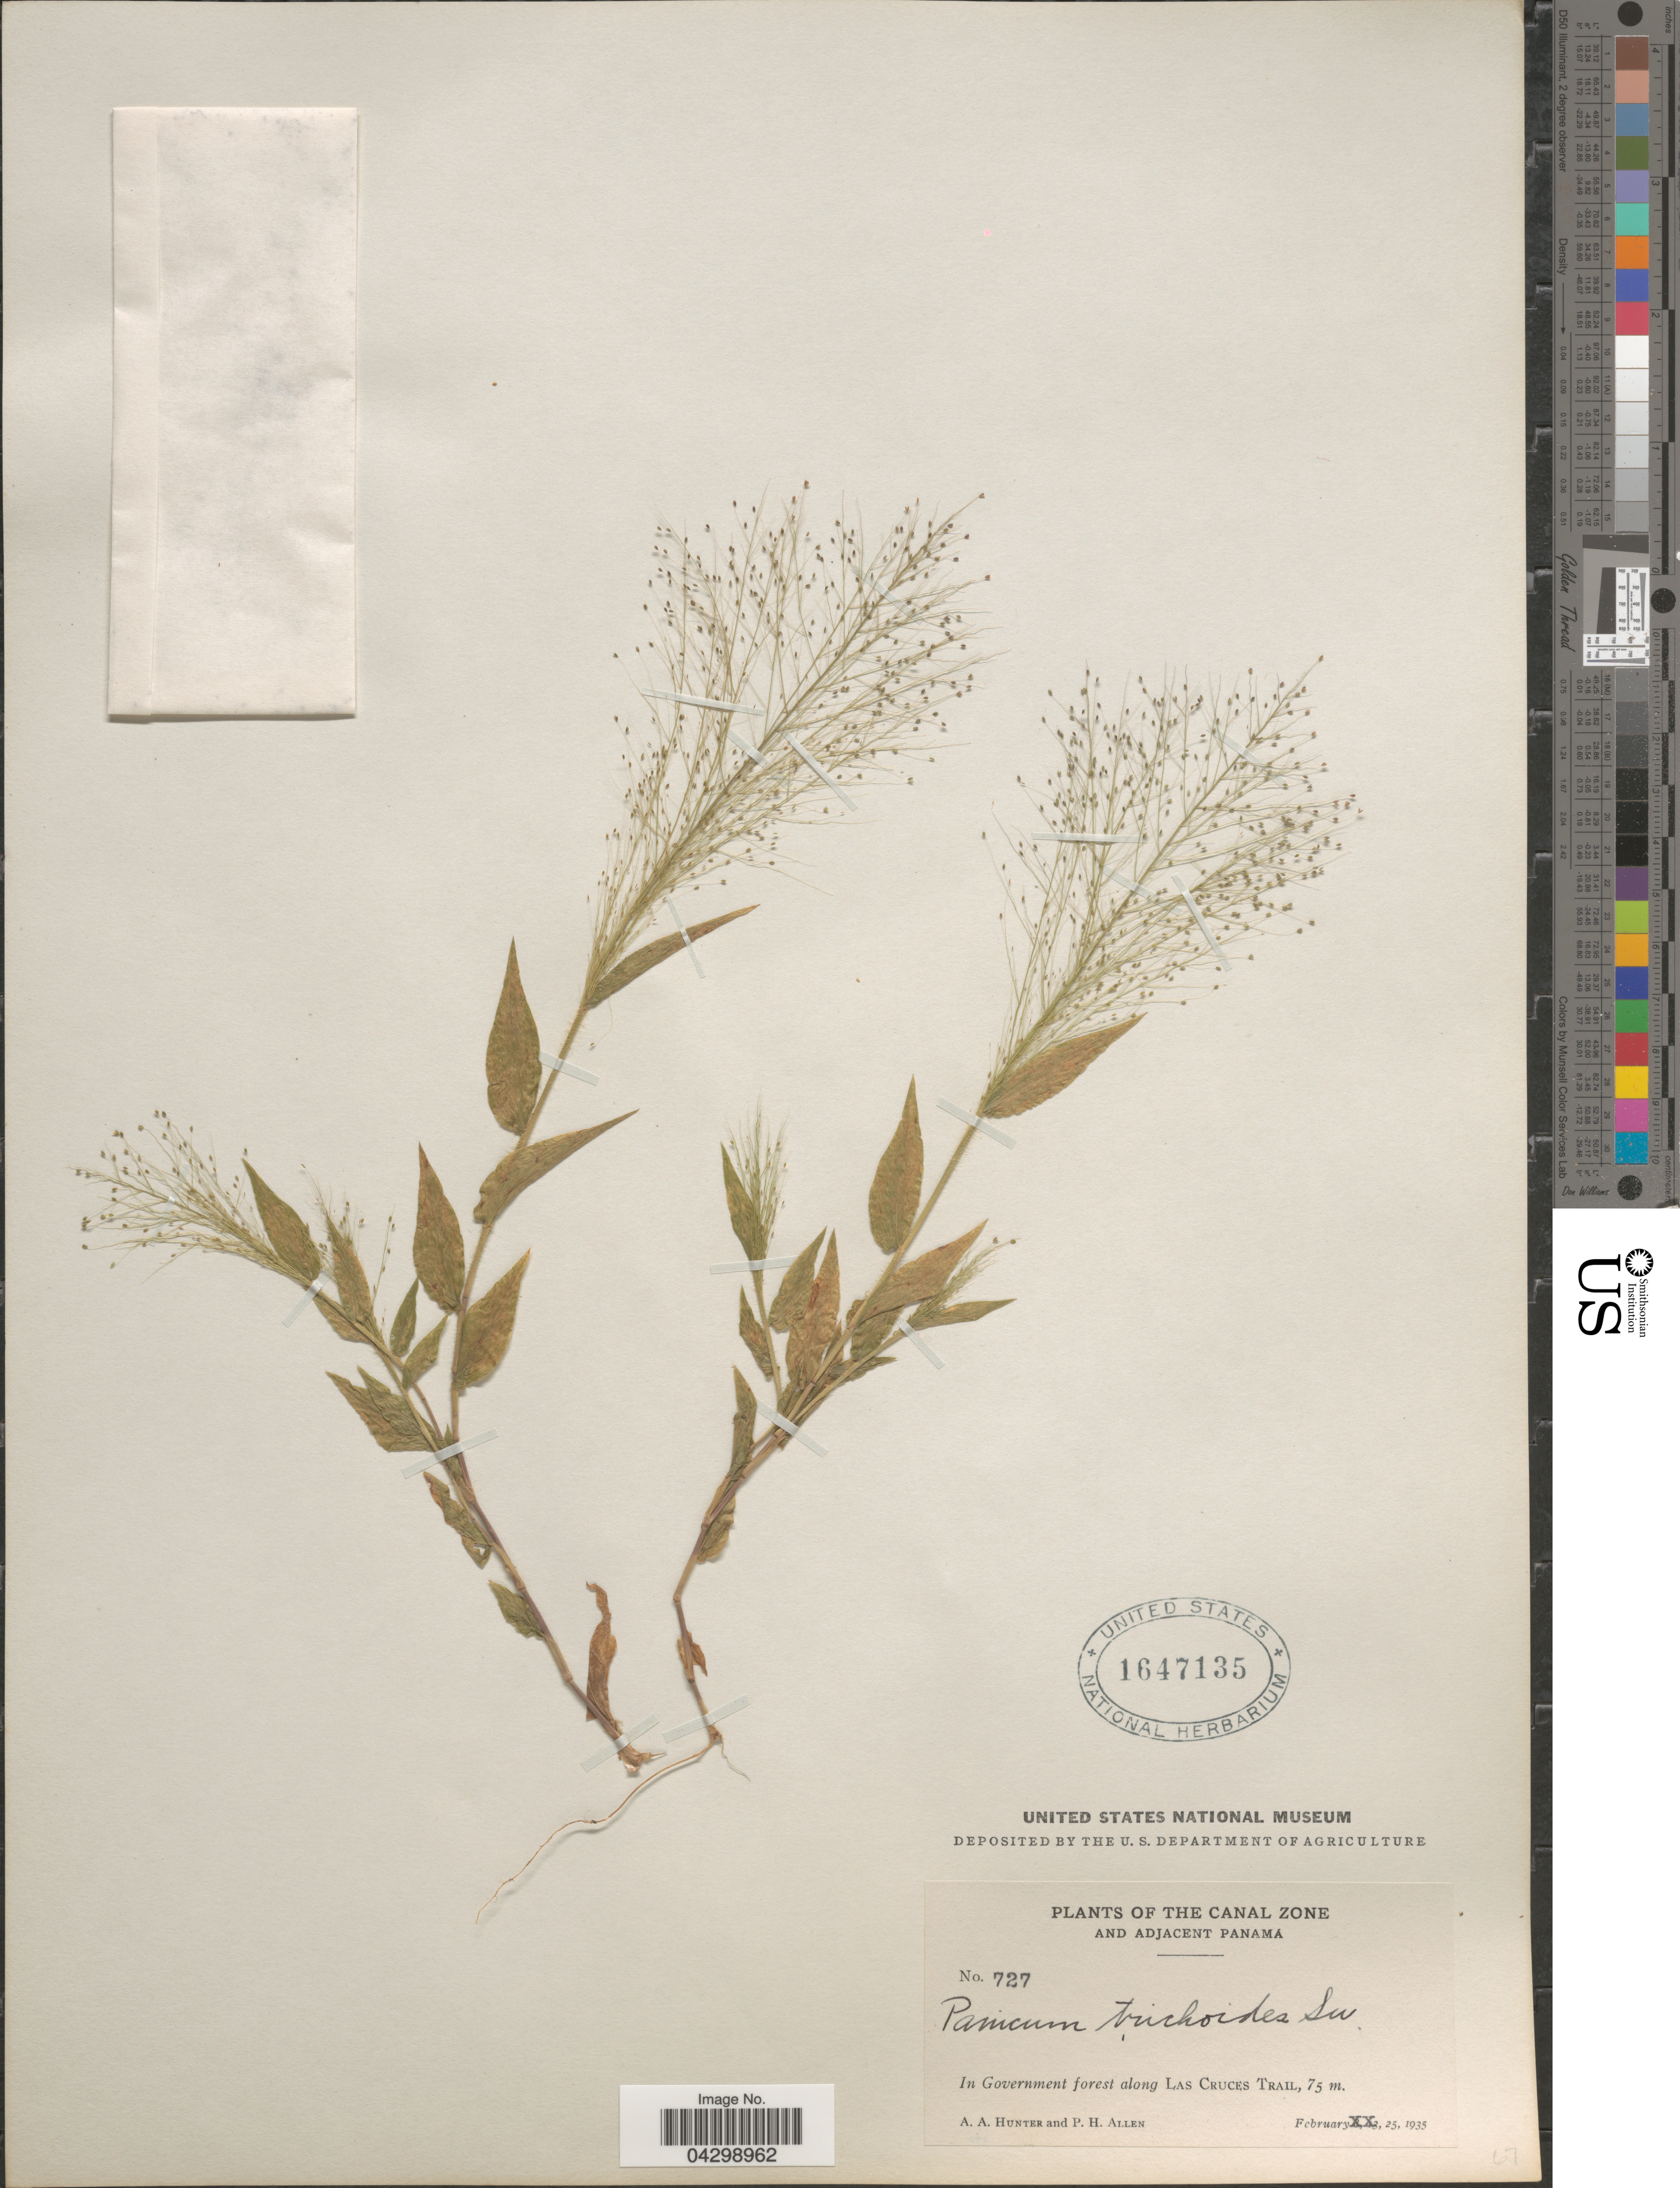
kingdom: Plantae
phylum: Tracheophyta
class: Liliopsida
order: Poales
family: Poaceae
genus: Panicum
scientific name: Panicum trichoides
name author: Sw.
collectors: A. Hunter & P. H. Allen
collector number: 727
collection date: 1935-02-25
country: Panama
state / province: Colón / Panamá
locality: Canal Zone and adjacent Panama. In Government forest along Las Cruces Trail.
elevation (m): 75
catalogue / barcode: US 1647135